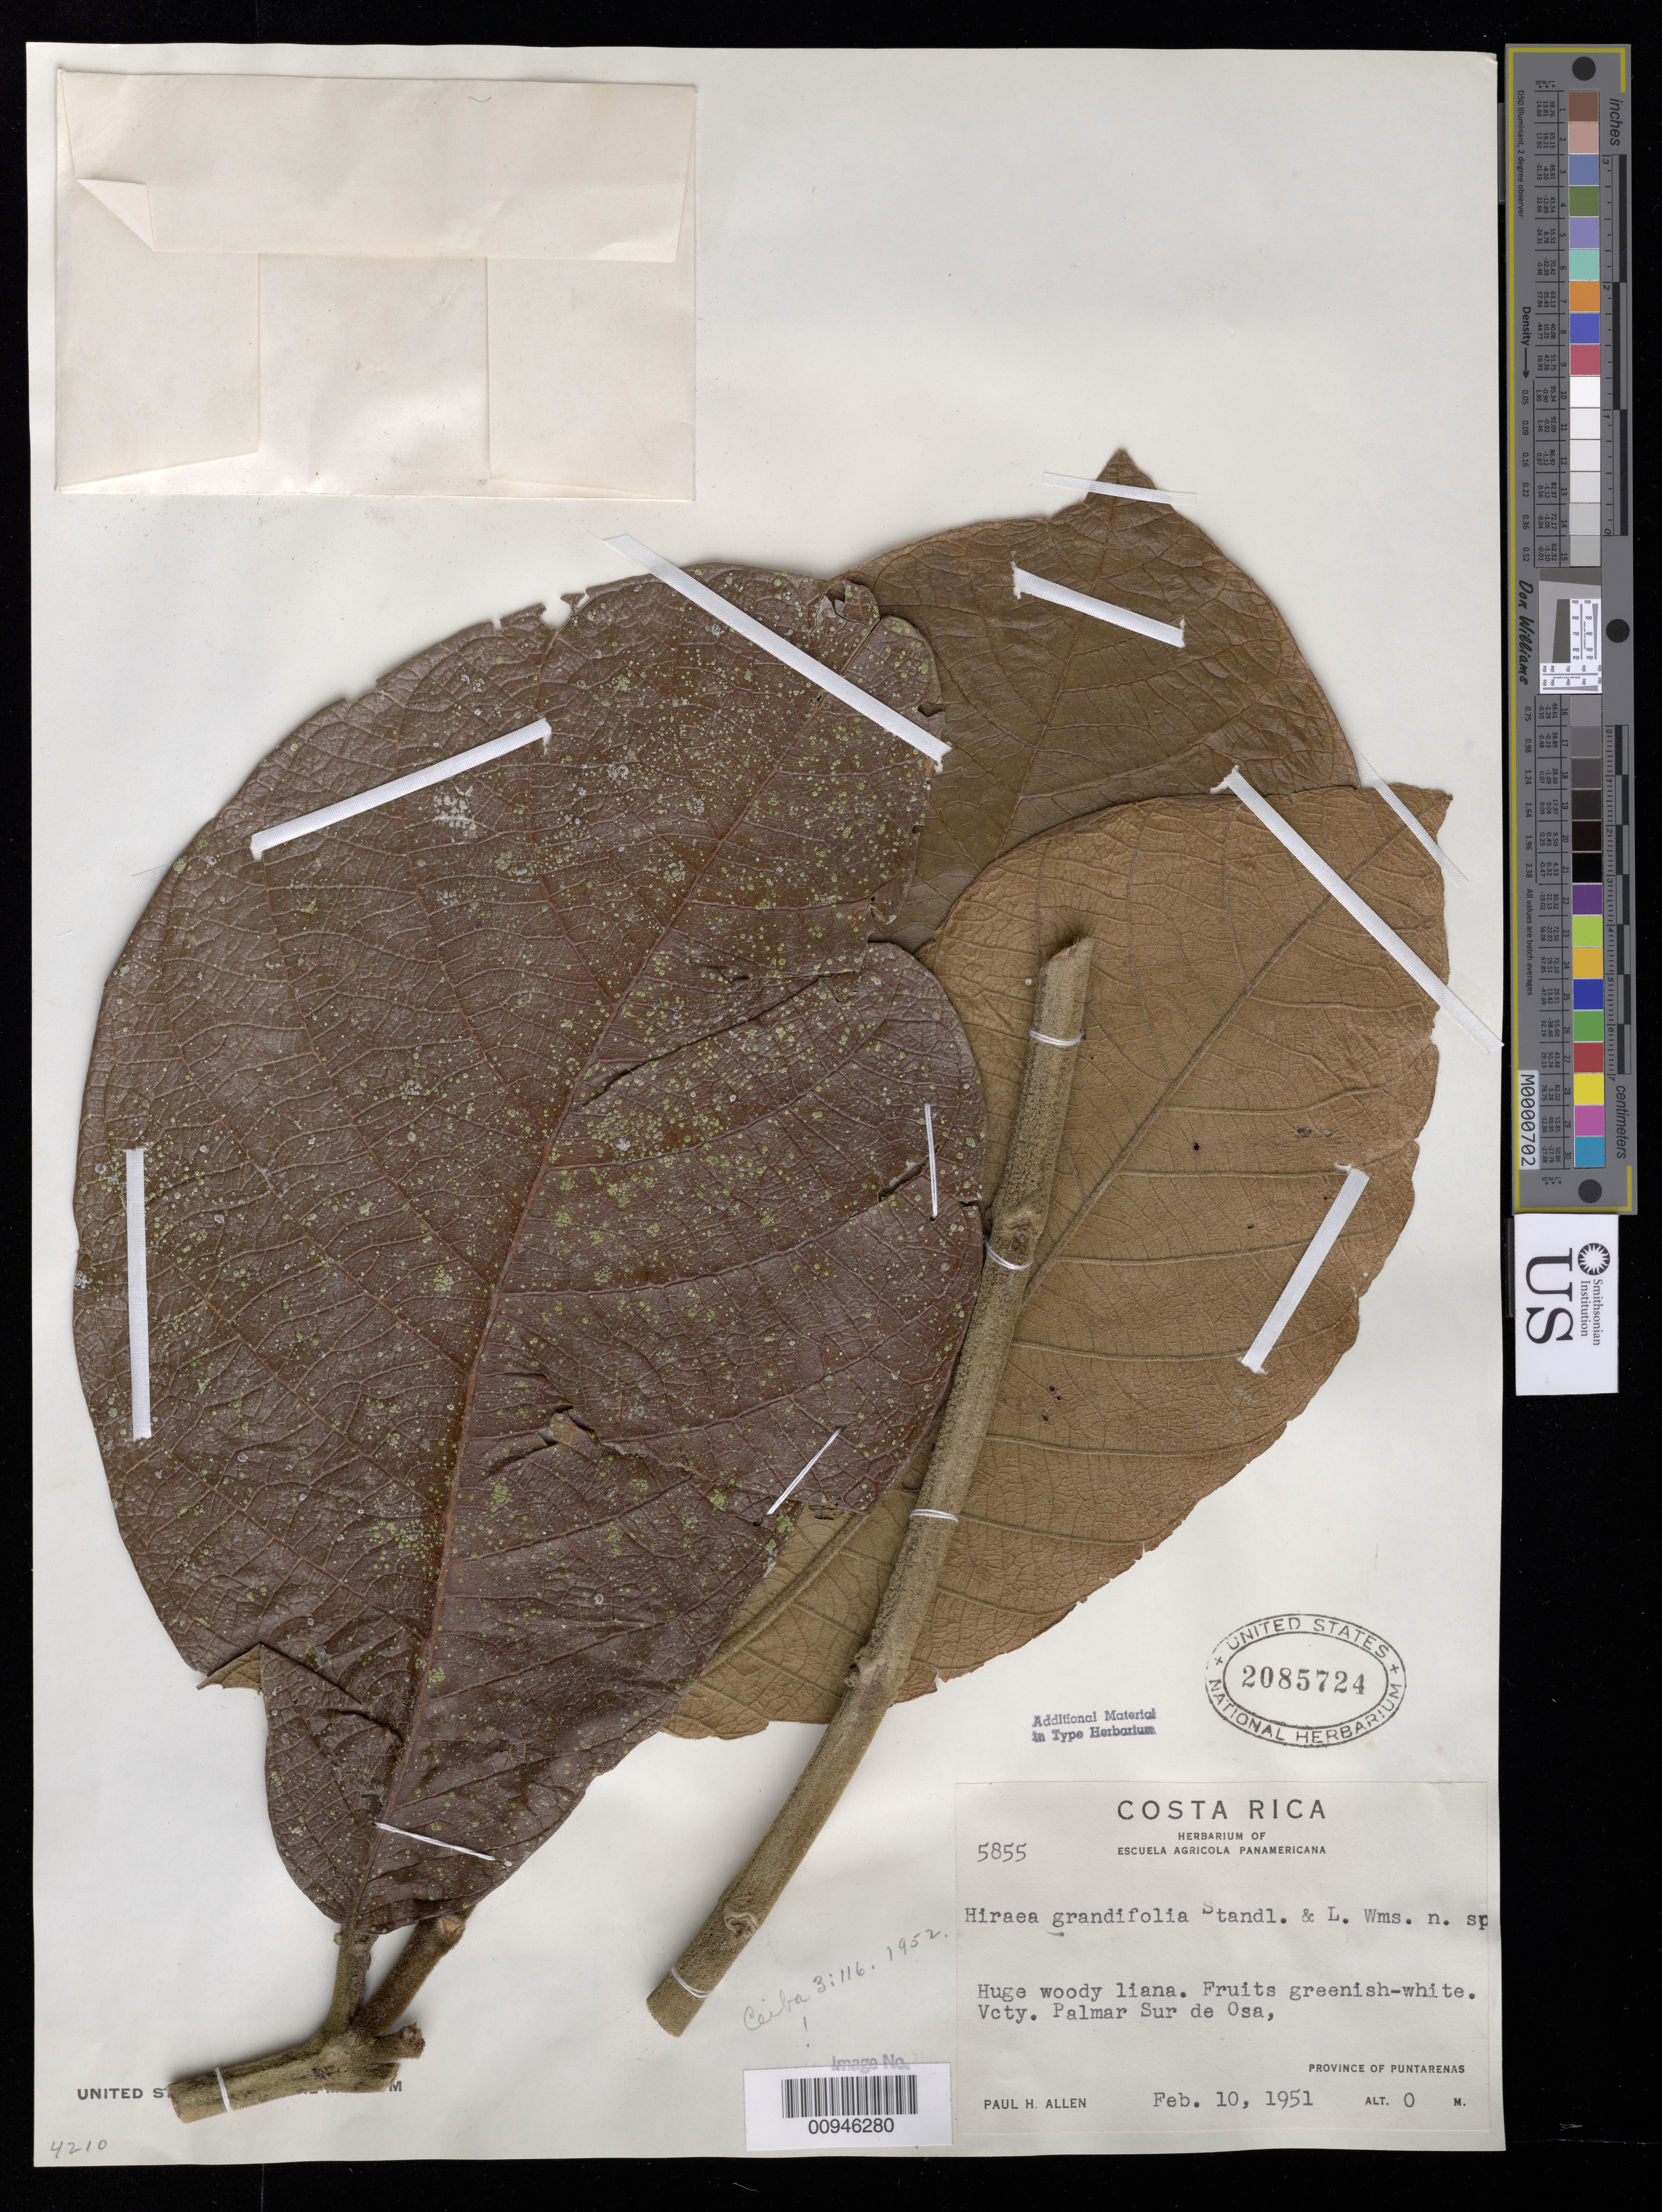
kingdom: Plantae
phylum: Tracheophyta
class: Magnoliopsida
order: Malpighiales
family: Malpighiaceae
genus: Hiraea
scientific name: Hiraea grandifolia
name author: Standl. & L.O. Williams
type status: Isotype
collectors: P. H. Allen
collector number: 5855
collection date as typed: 10 Feb 1951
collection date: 1951-02-10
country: Costa Rica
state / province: Puntarenas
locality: Vicinity of Palmar Sur de Osa.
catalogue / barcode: US 2085724